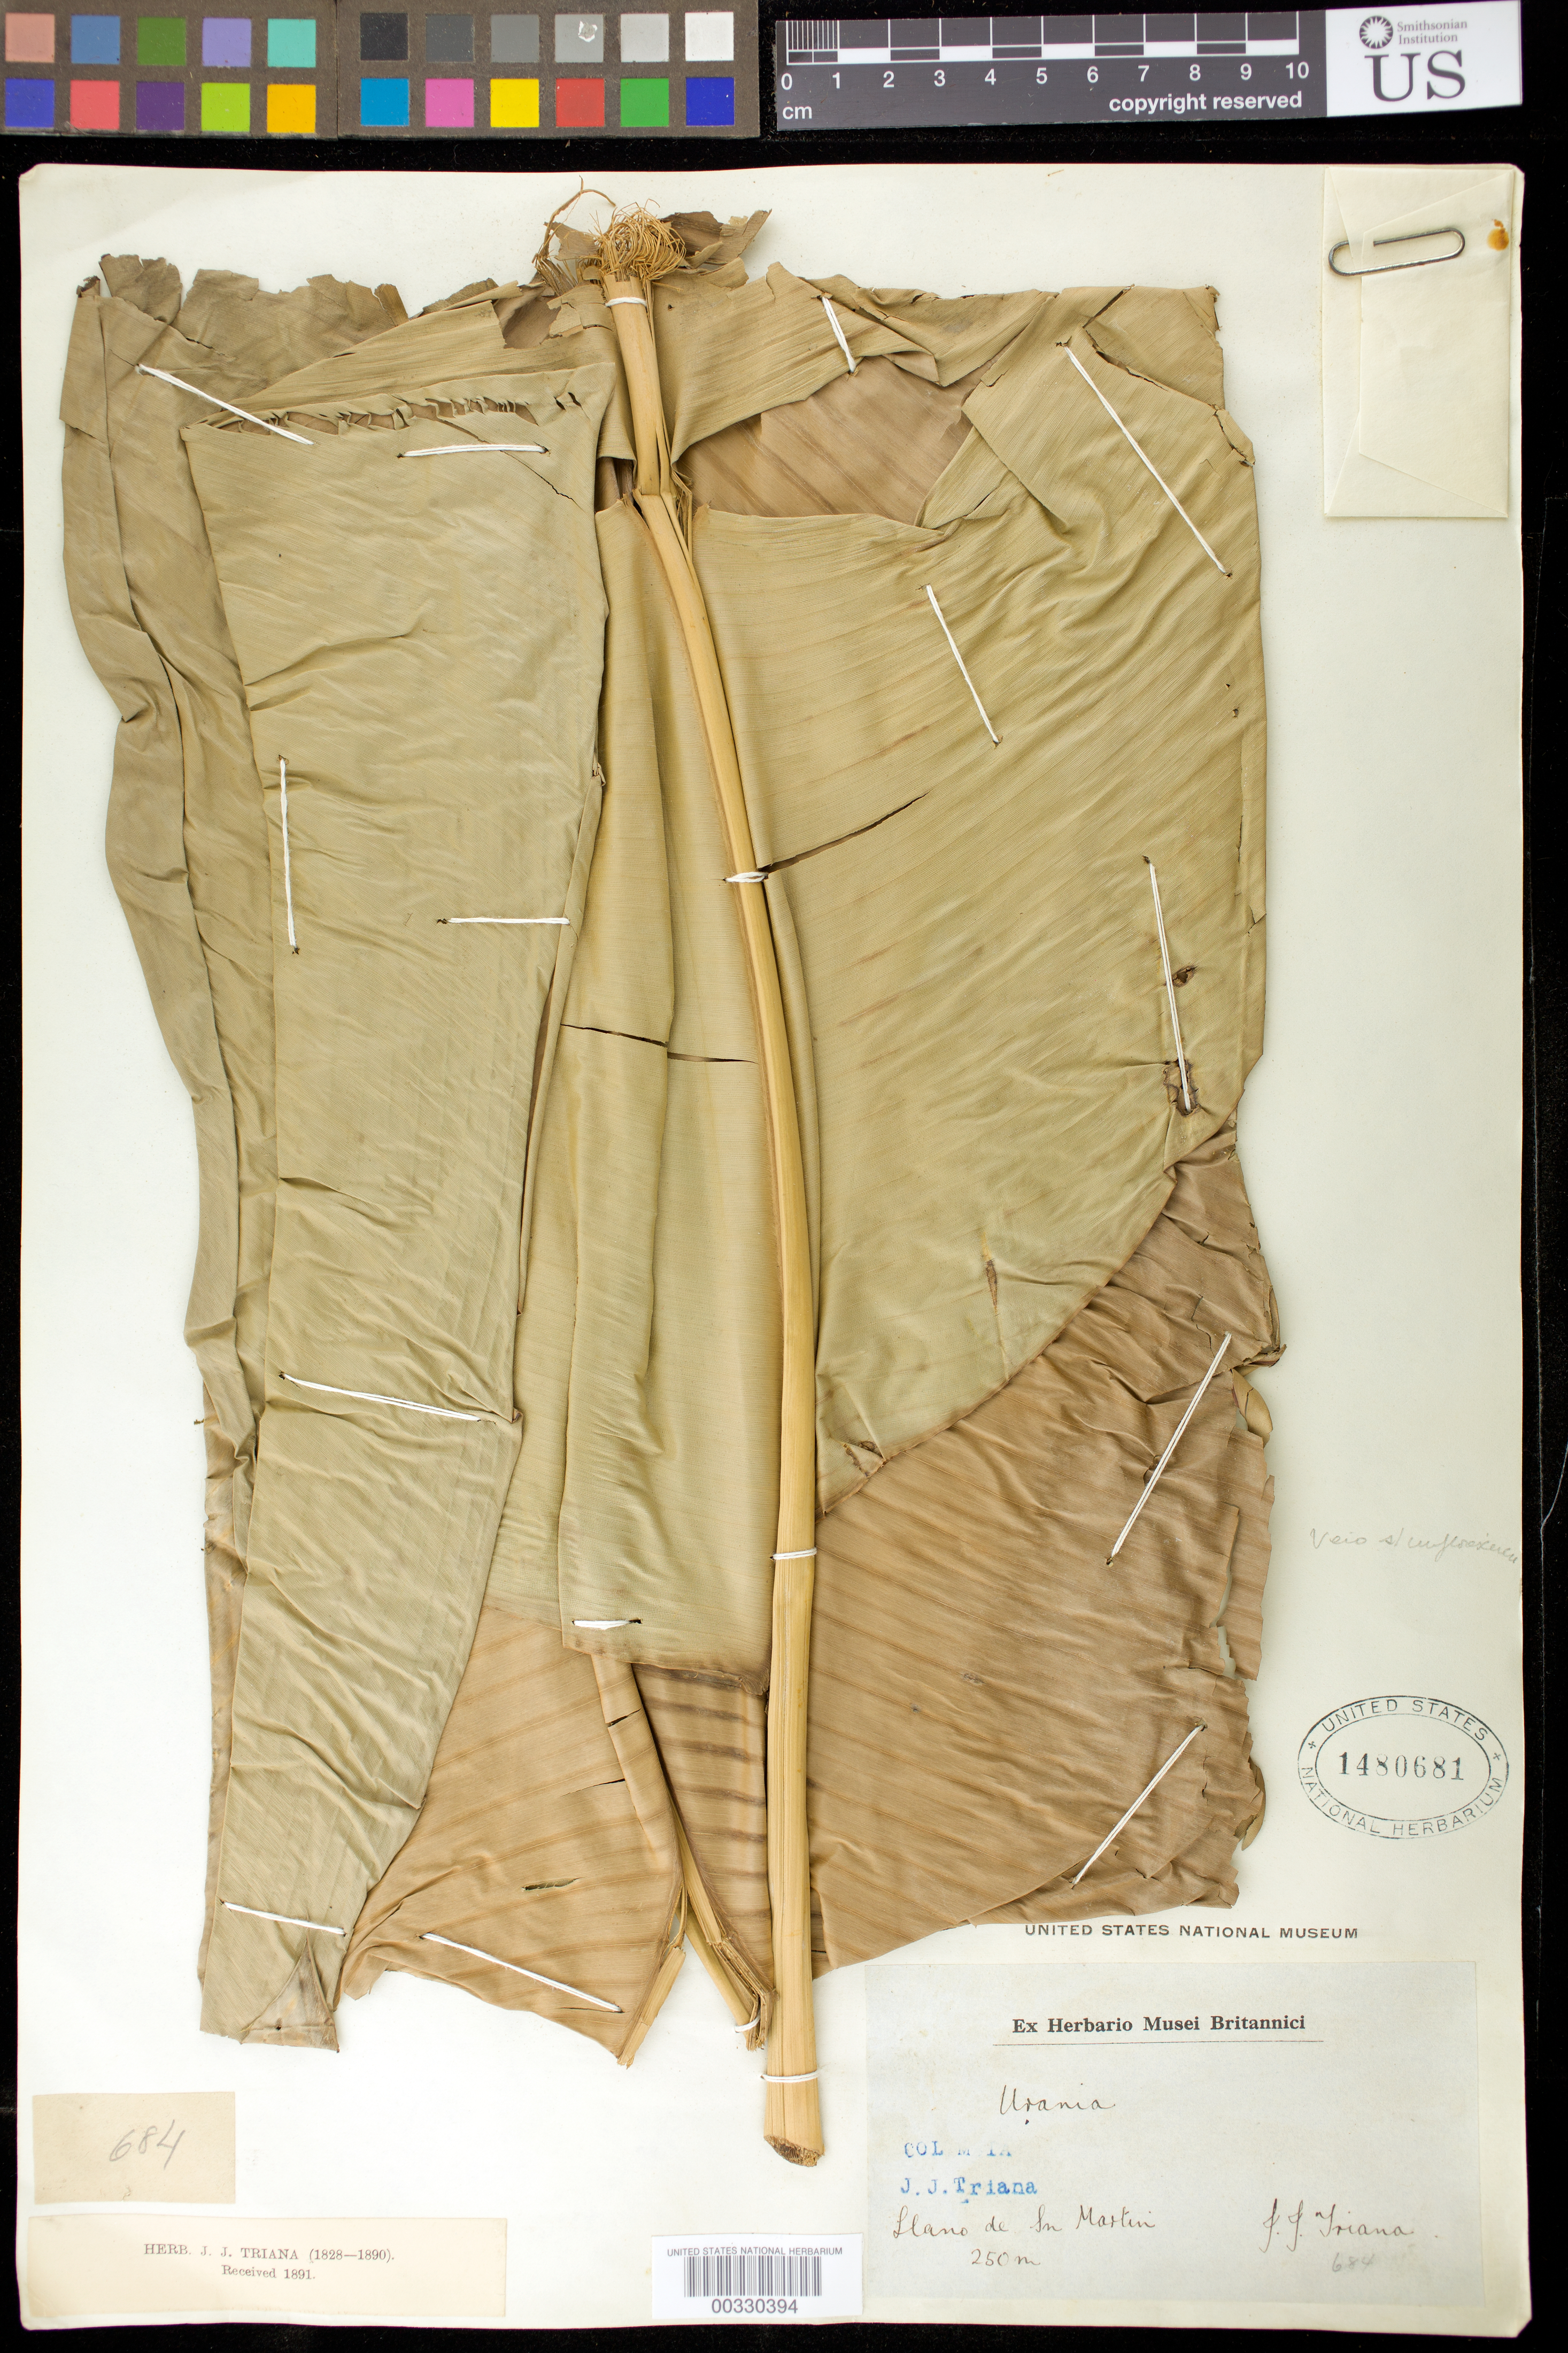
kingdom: Plantae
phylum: Tracheophyta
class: Liliopsida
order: Zingiberales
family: Heliconiaceae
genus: Heliconia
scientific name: Heliconia sp.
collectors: J. J. Triana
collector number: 684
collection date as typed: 1828 to -- -- 1890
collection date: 1828/1890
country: Colombia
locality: Llano de San Martin.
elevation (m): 250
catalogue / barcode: US 1480681